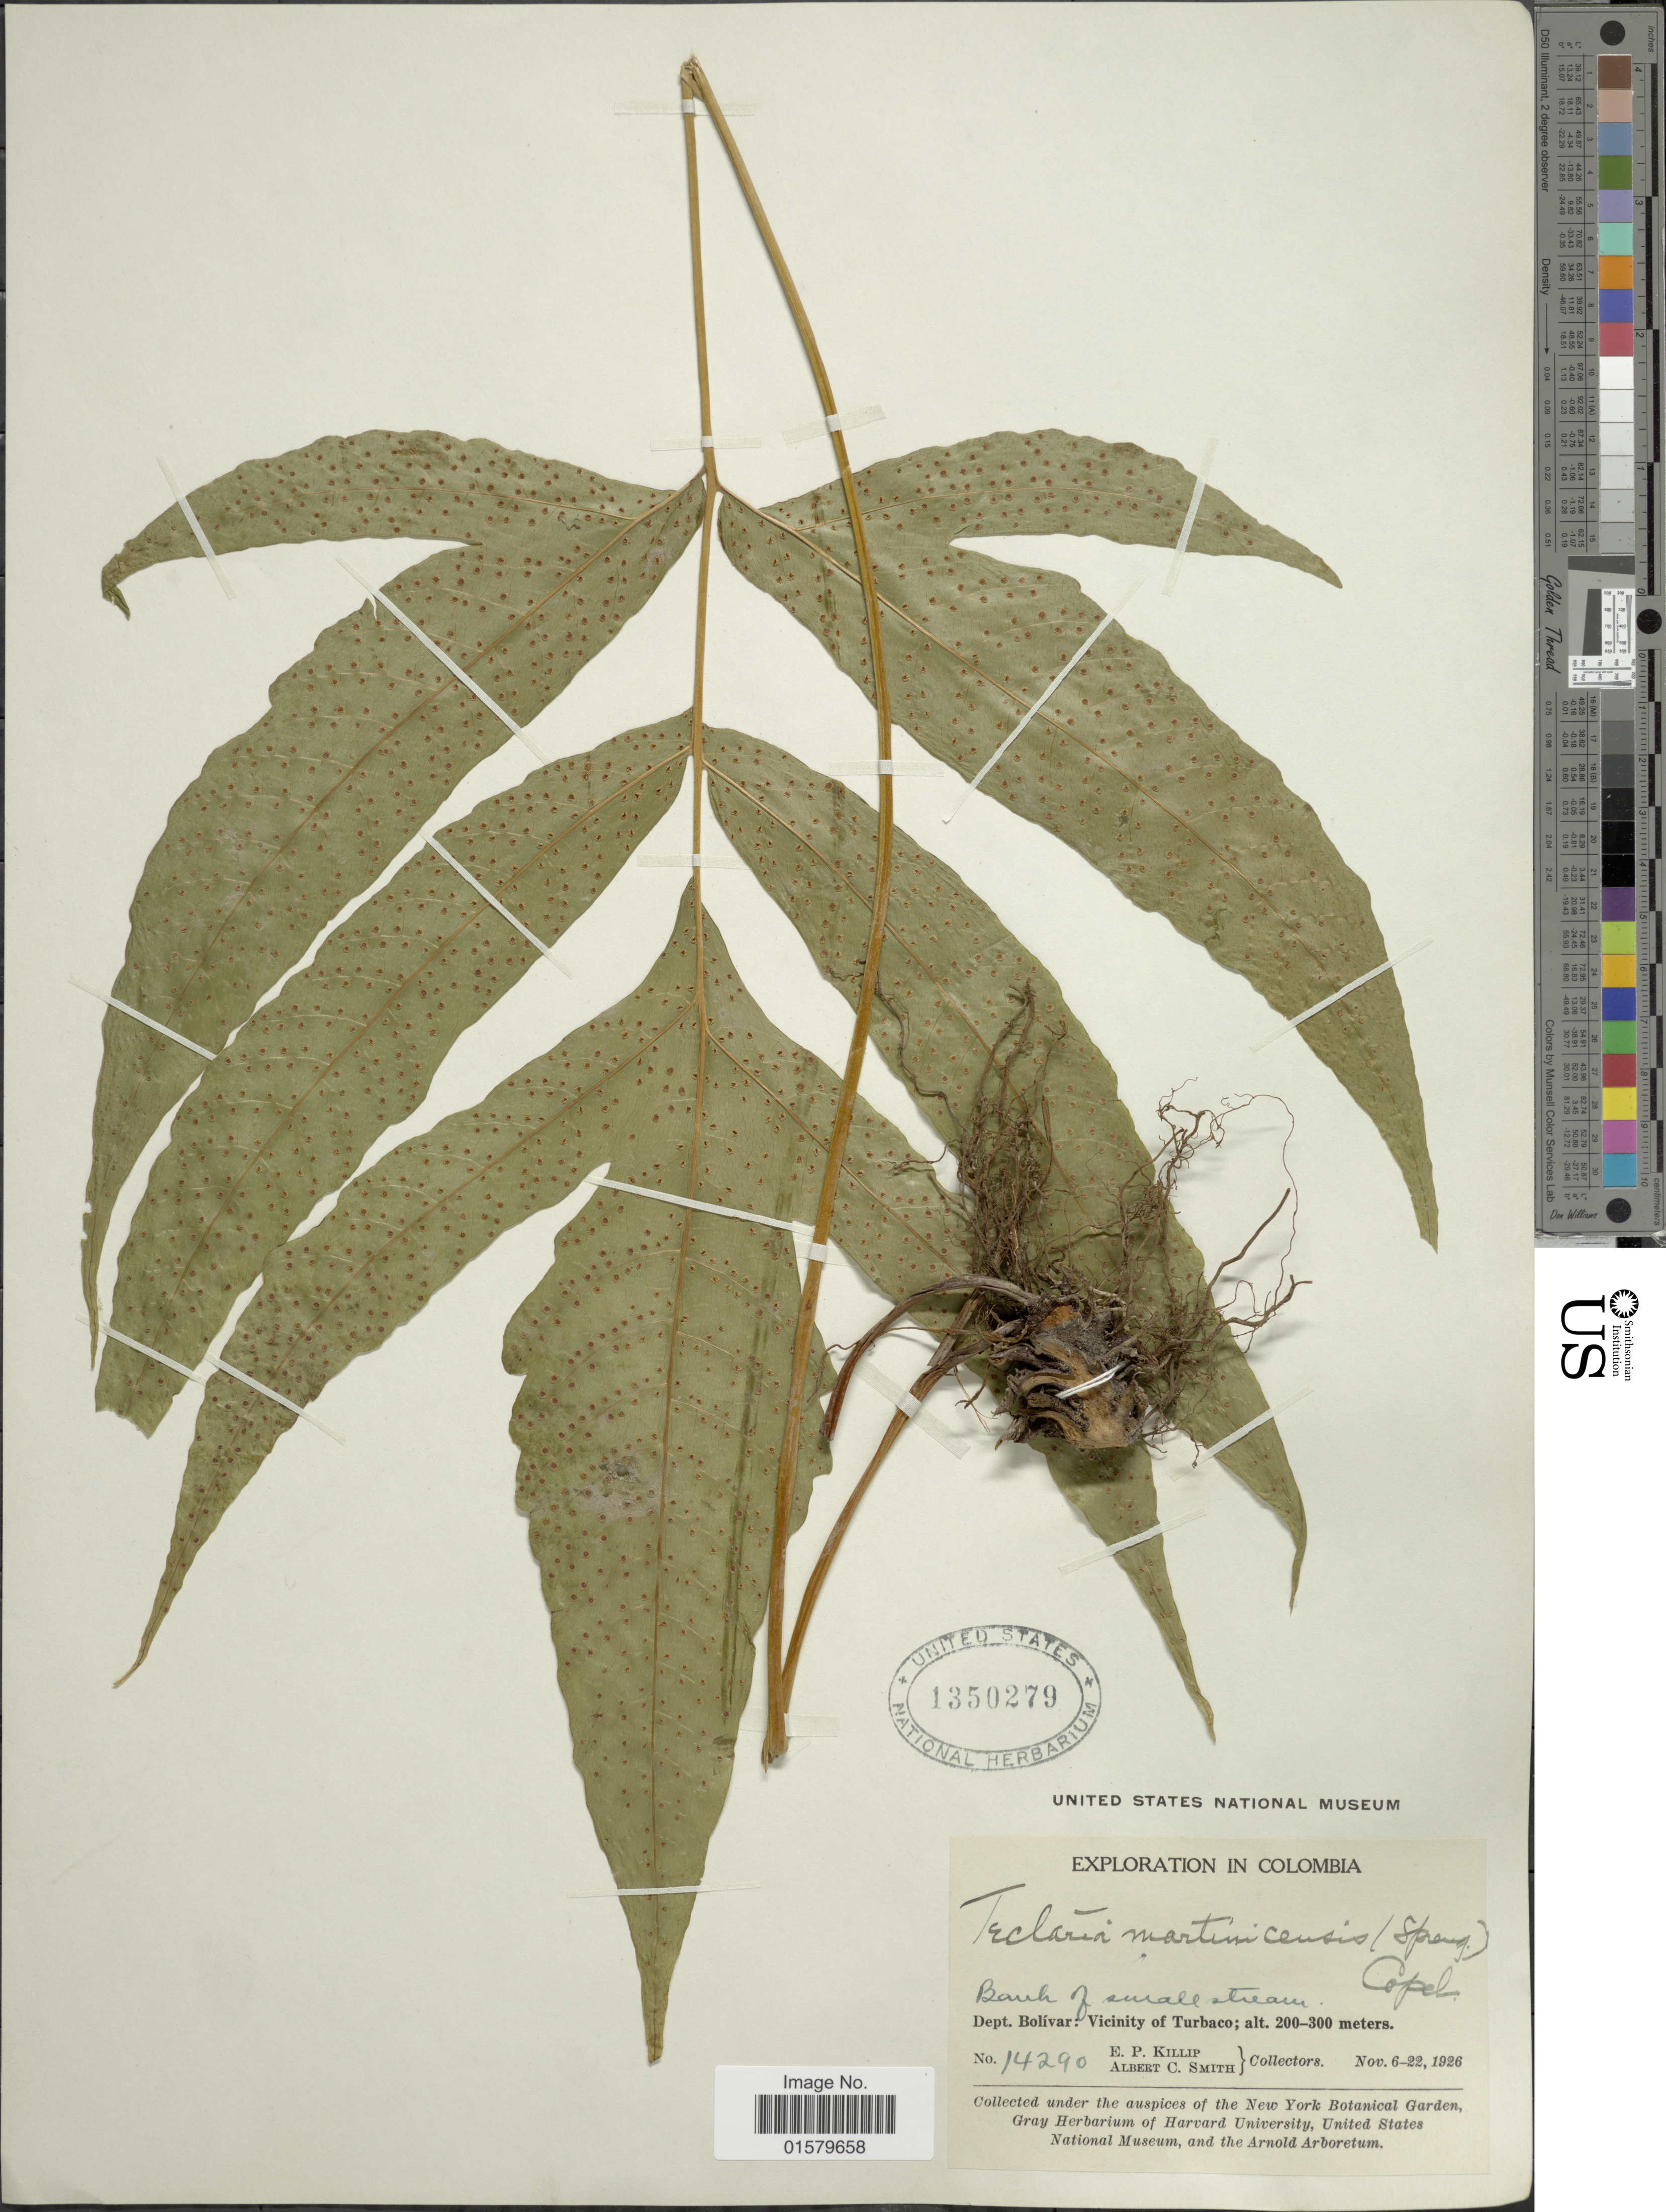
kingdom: Plantae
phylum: Tracheophyta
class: Polypodiopsida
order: Polypodiales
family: Tectariaceae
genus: Tectaria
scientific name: Tectaria incisa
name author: Cav.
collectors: E. P. Killip & A. C. Smith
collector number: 14290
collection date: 1926-11-06/1926-11-22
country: Colombia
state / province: Bolívar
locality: Vicinity of Turbaco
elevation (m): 200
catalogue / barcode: US 1350279